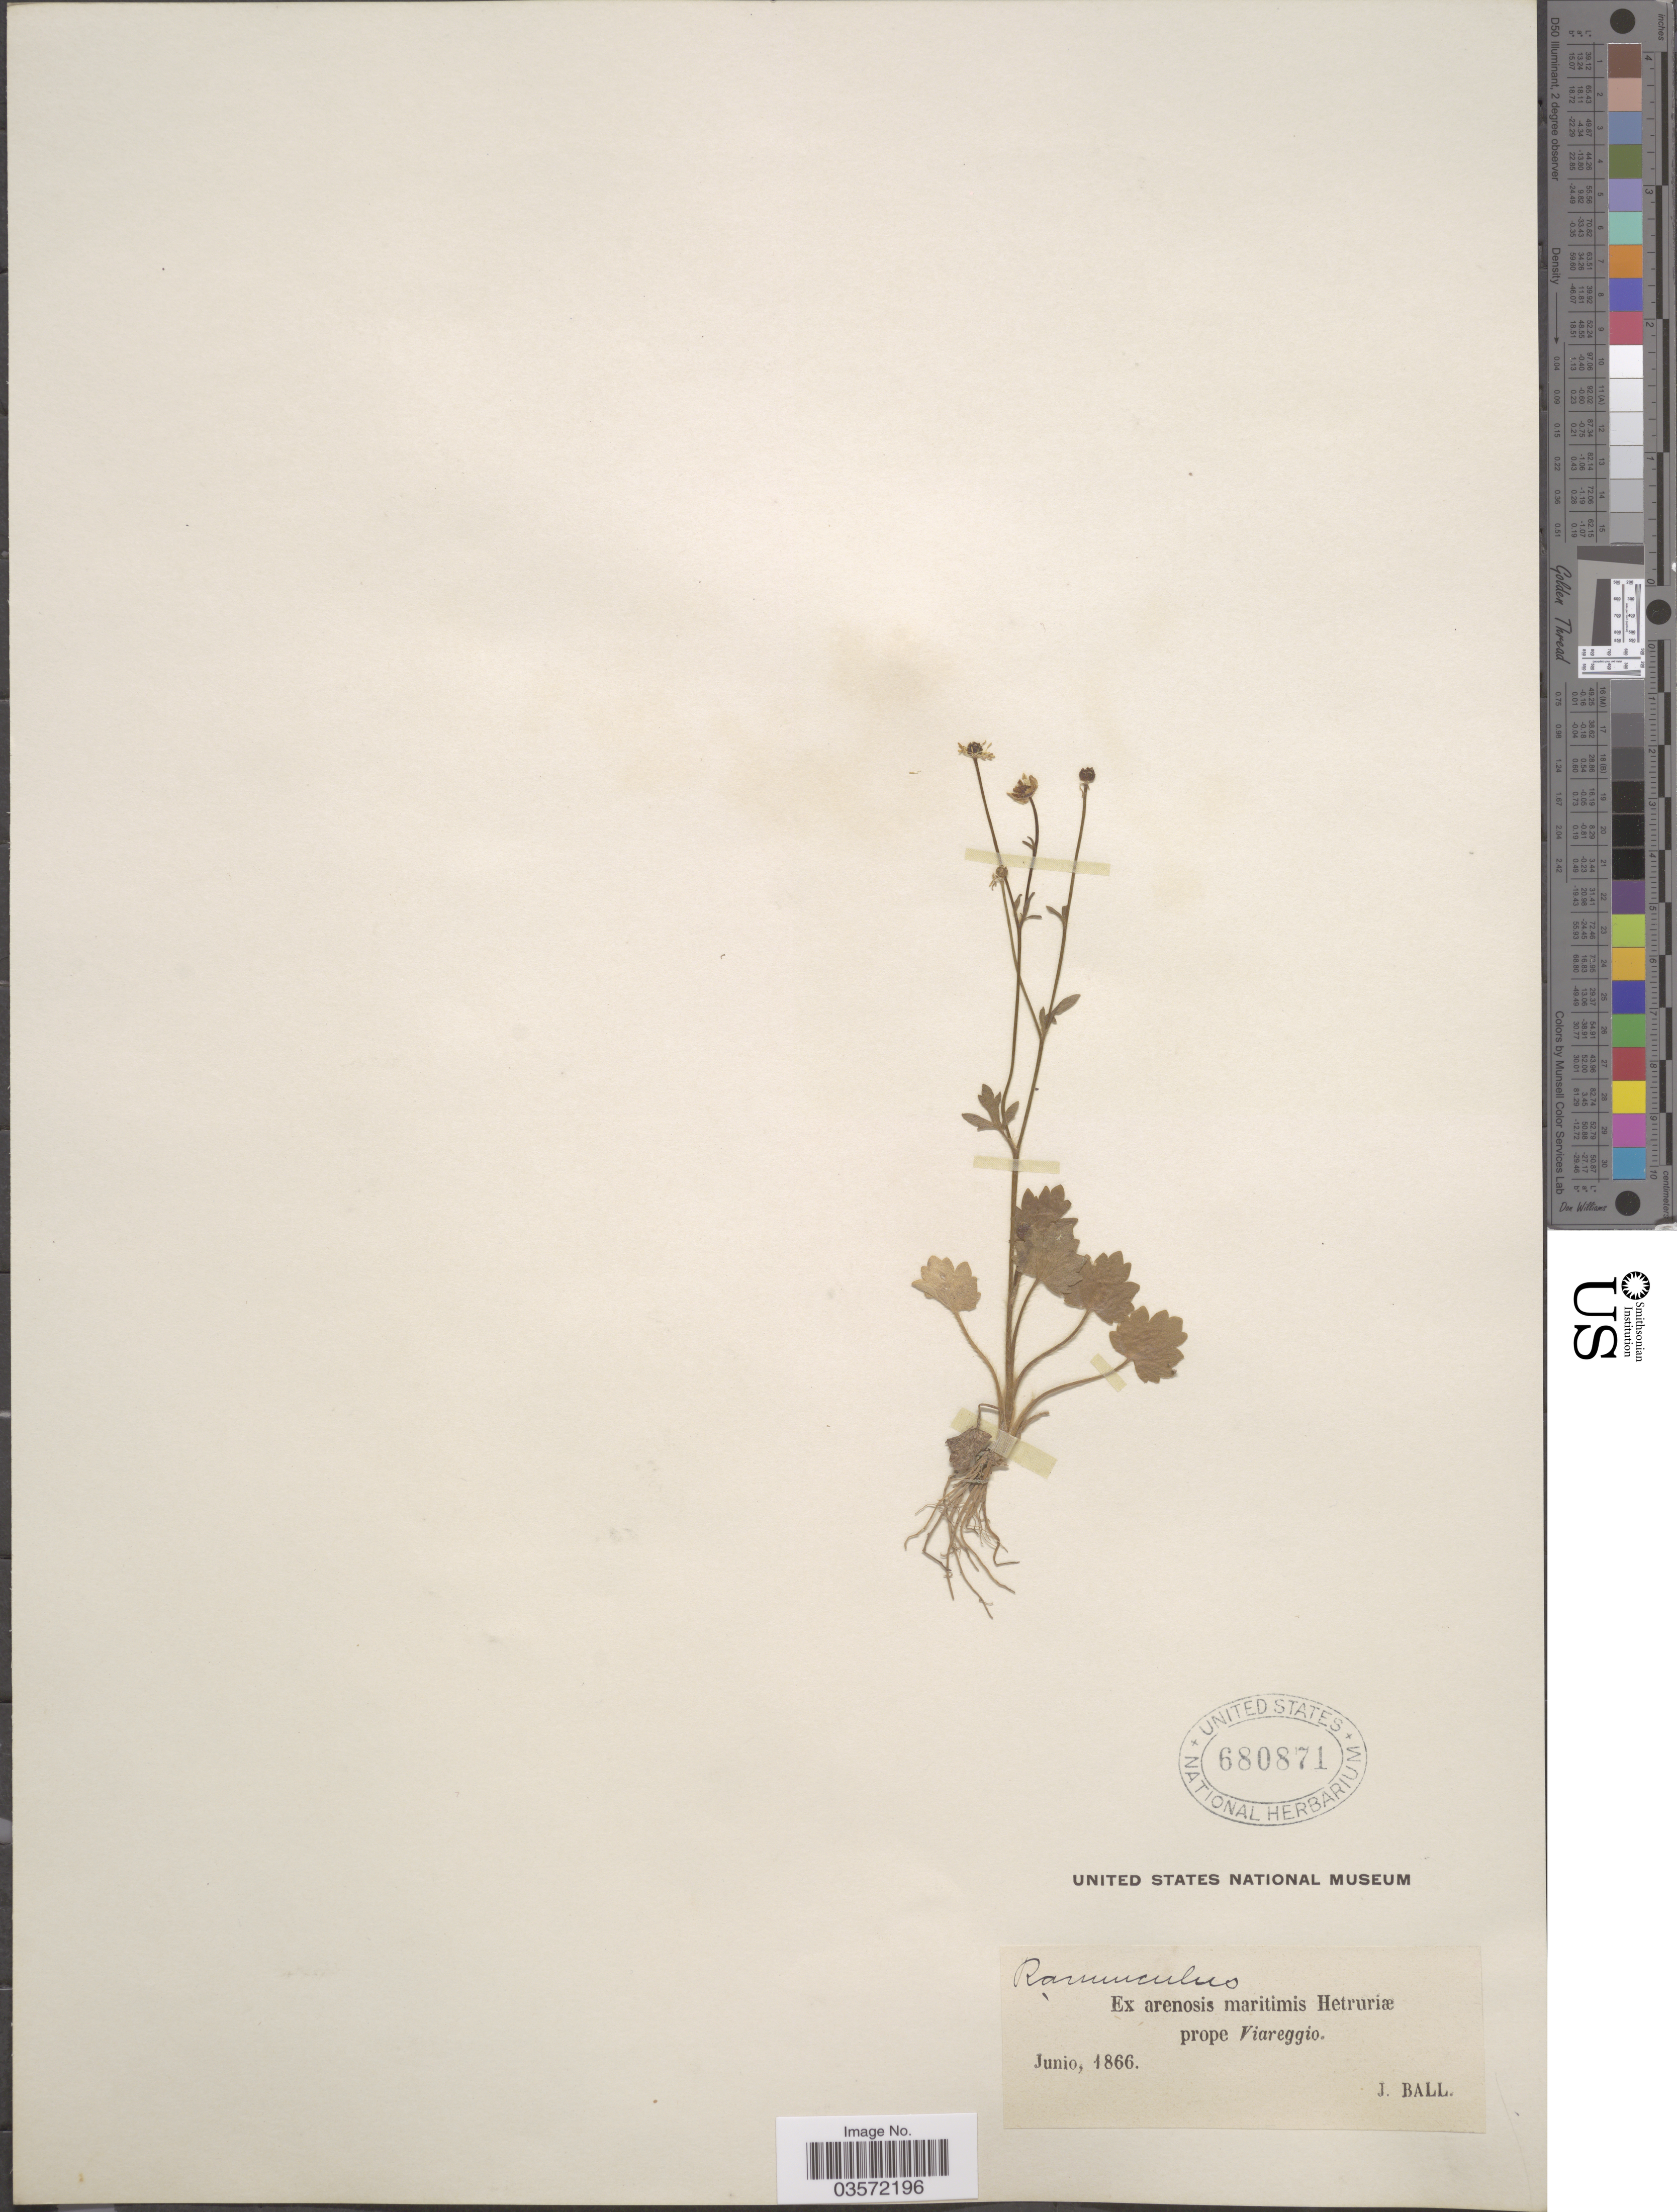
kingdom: Plantae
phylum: Tracheophyta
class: Magnoliopsida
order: Ranunculales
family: Ranunculaceae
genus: Ranunculus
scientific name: Ranunculus sp.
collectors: J. Ball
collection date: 1866-06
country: Italy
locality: Ex arenosis maritimes Hetruriæ prope Viareggio.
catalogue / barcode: US 680871